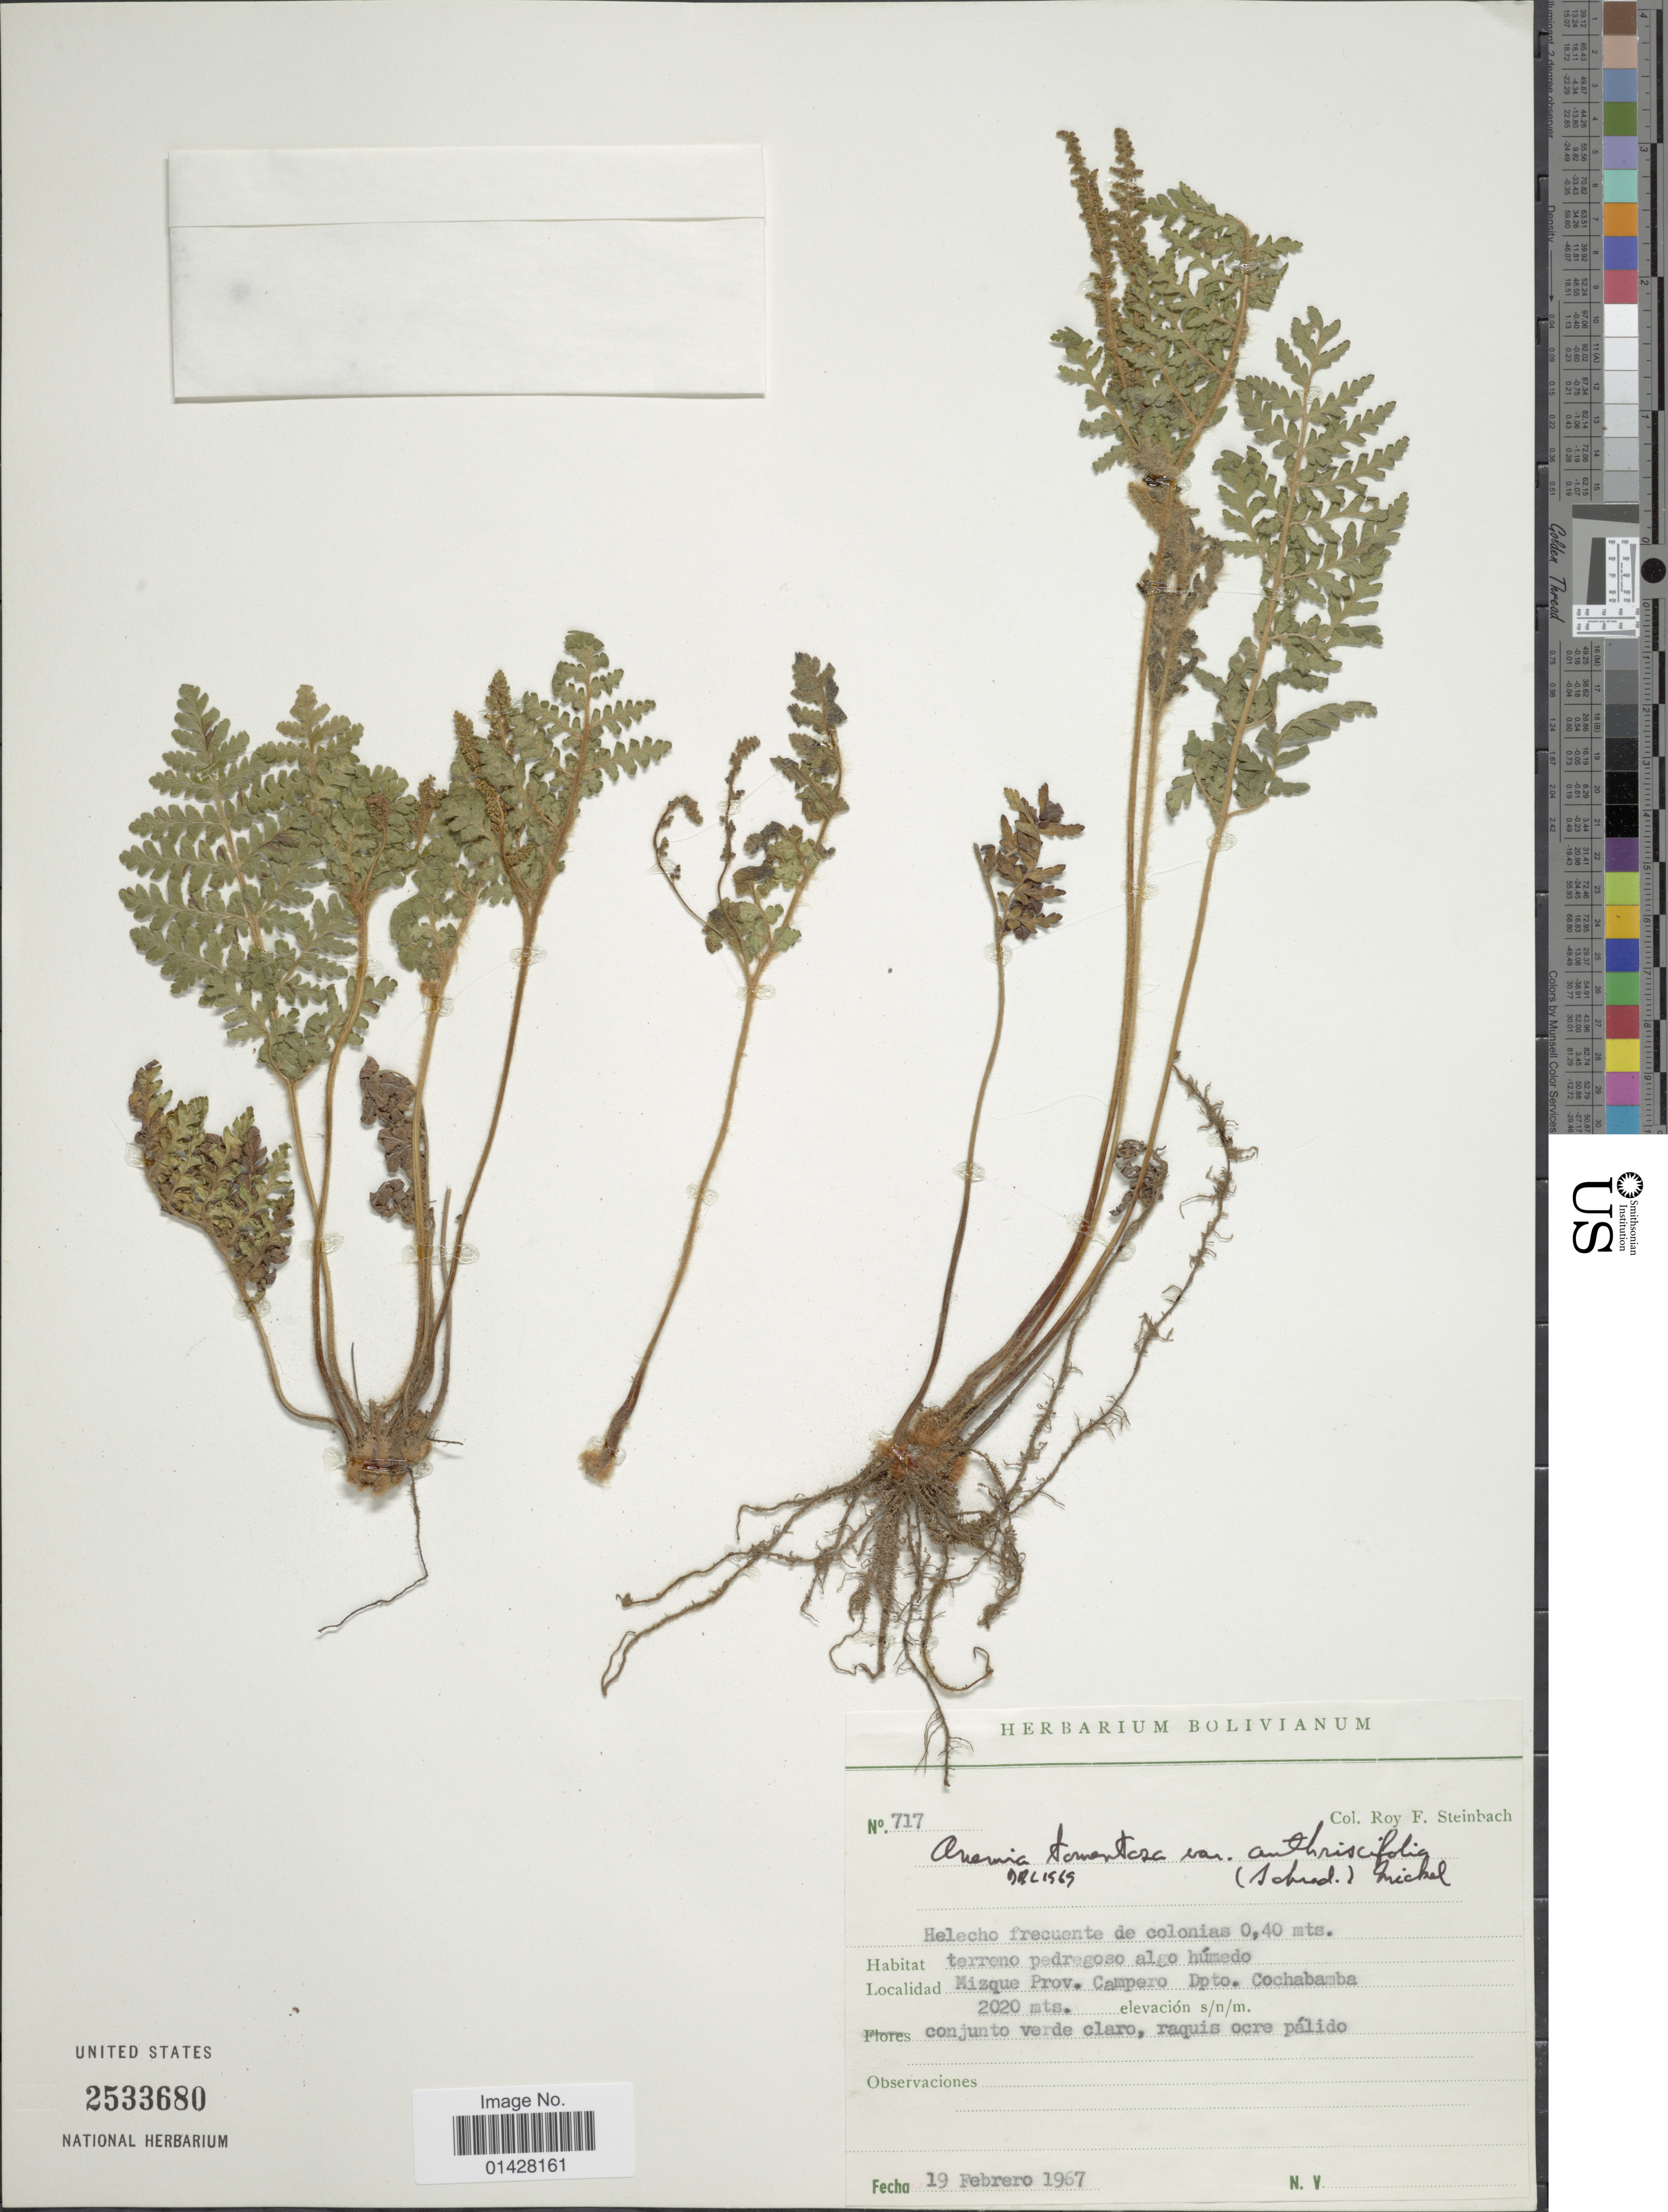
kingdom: Plantae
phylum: Tracheophyta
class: Polypodiopsida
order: Schizaeales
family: Anemiaceae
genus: Anemia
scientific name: Anemia tomentosa var. anthriscifolia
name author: (Schrad.) Mickel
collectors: R. F. Steinbach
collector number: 717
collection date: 1967-02-19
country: Bolivia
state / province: Cochabamba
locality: Mizque Prov. Campero Dpto. Cochabamba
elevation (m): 2020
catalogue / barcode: US 2533680